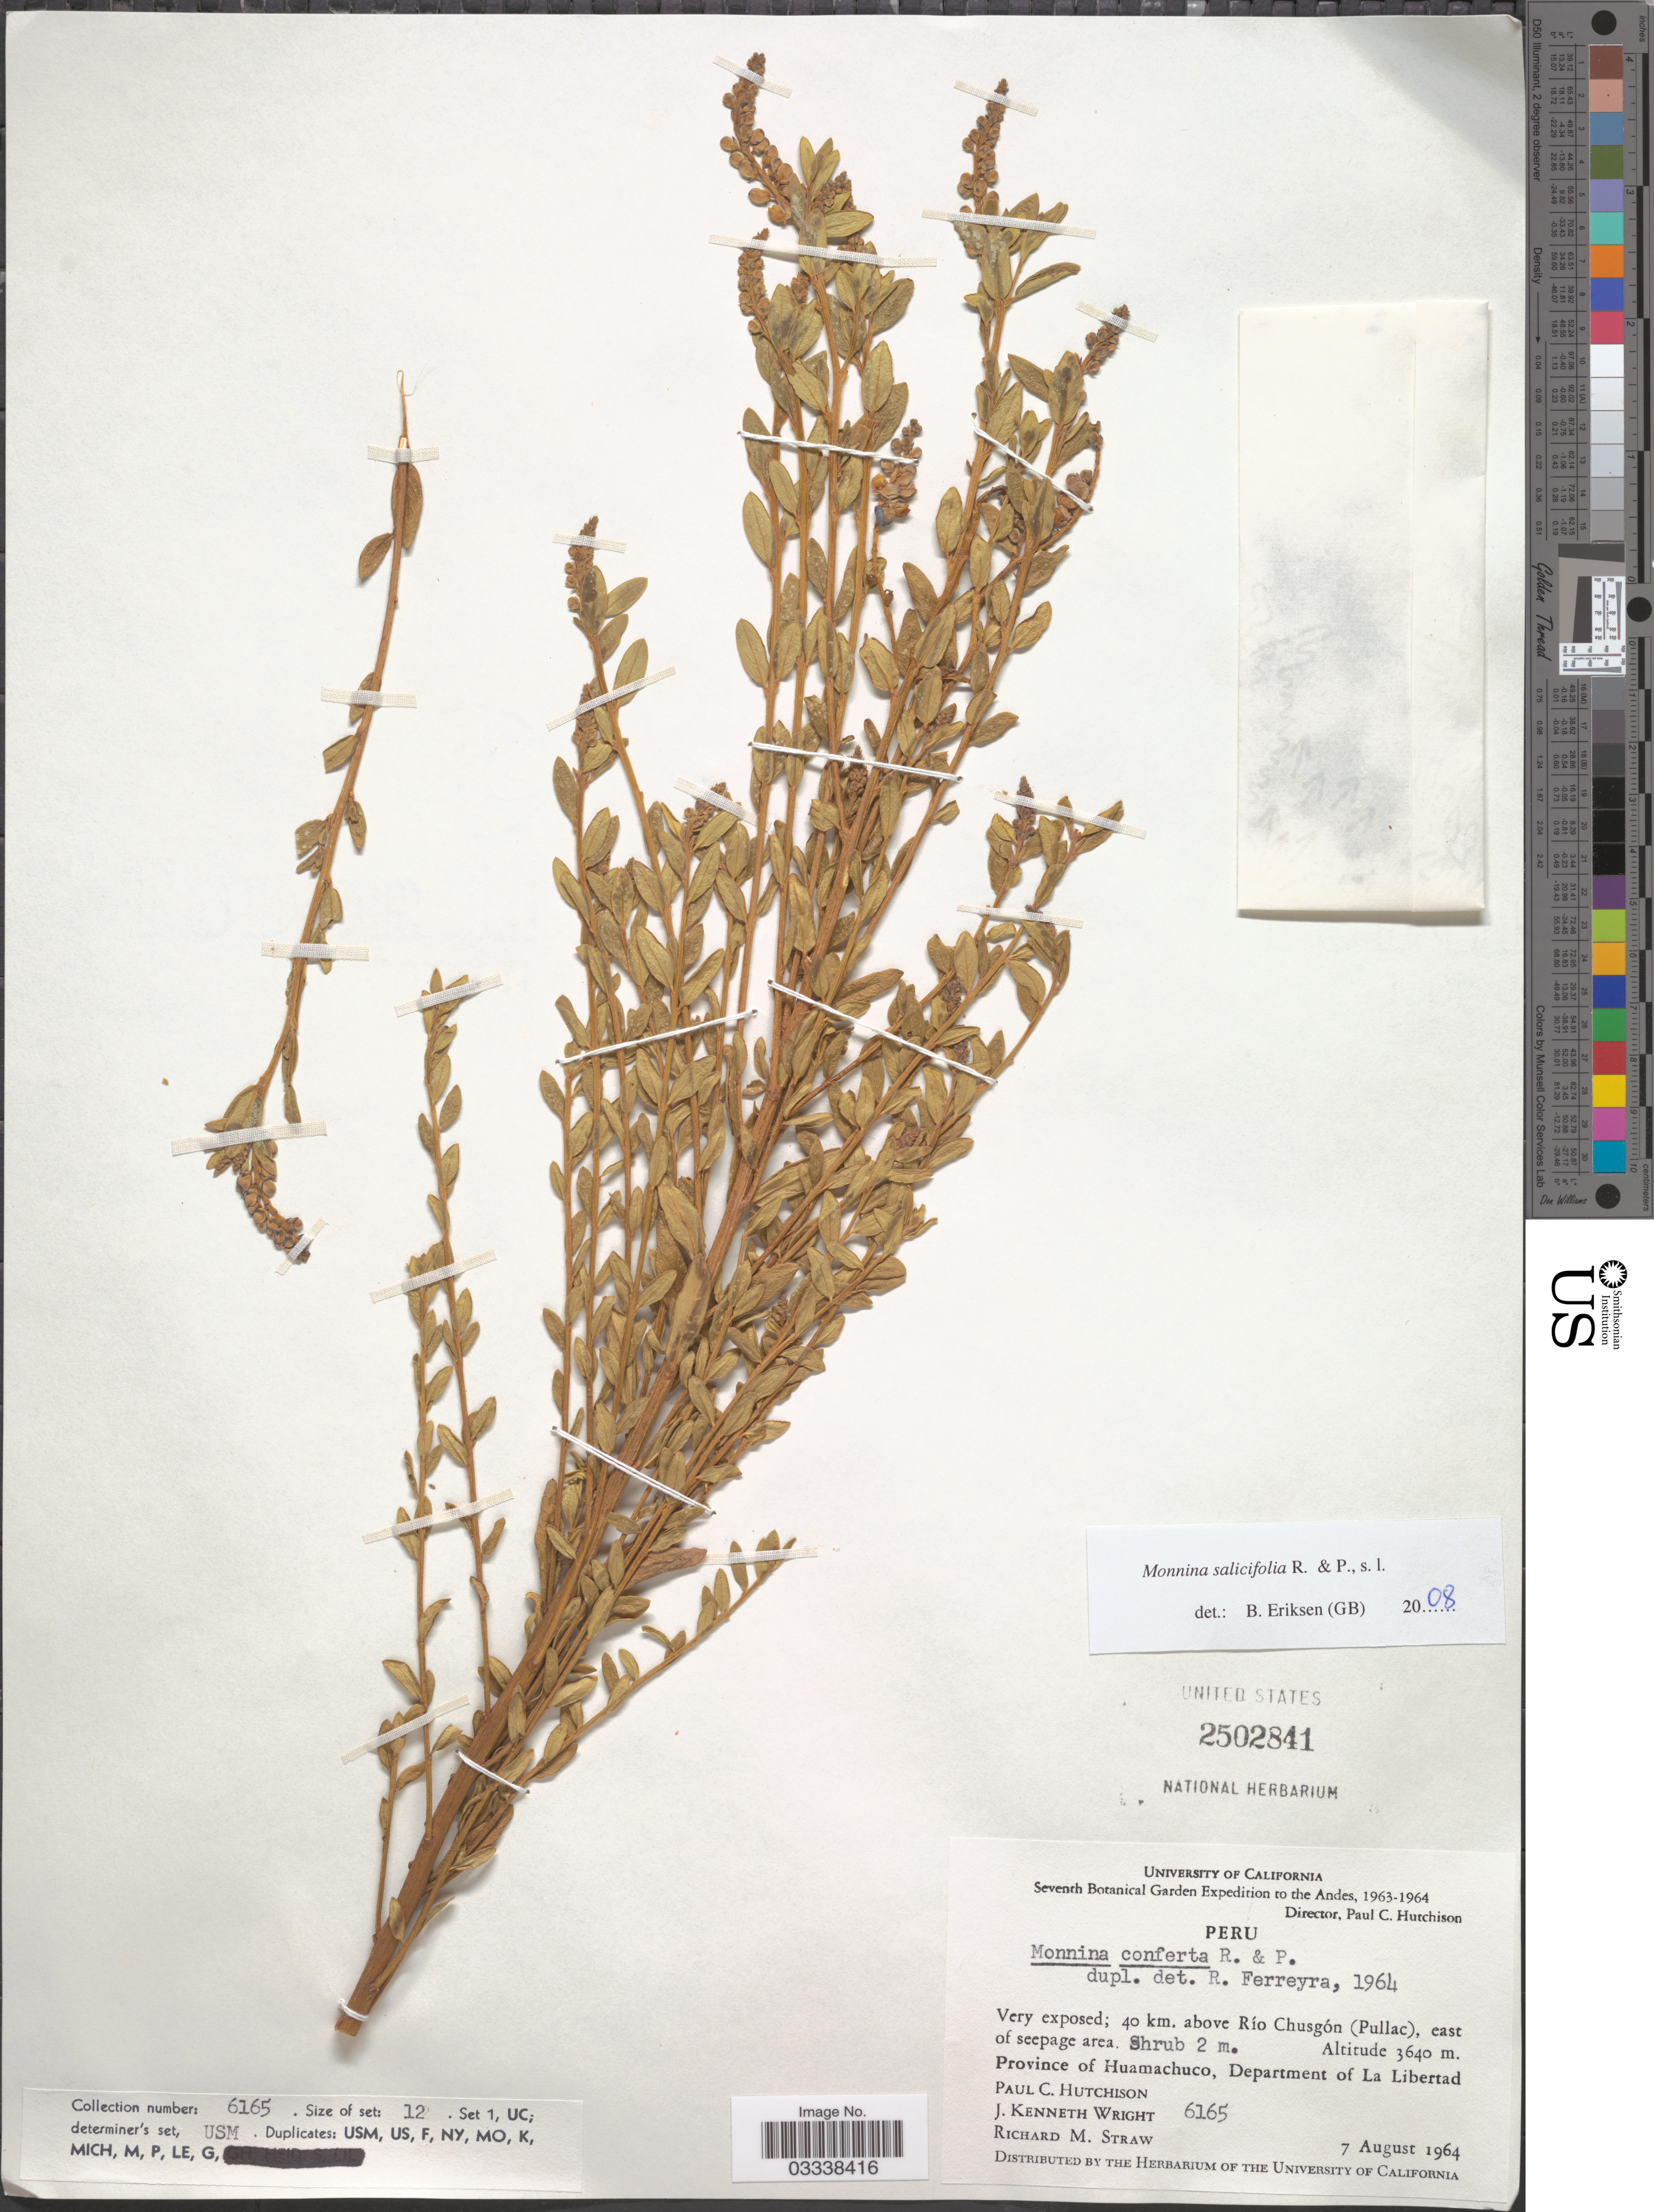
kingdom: Plantae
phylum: Tracheophyta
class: Magnoliopsida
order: Fabales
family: Polygalaceae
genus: Monnina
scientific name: Monnina salicifolia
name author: Ruiz & Pav.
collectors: P. C. Hutchison, J. K. Wright & R. M. Straw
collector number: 6165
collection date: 1964-08-07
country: Peru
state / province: La Libertad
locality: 40 km. above Río Chusgón (Pullac), east of seepage area. Province of Huamachuco, Department of La Libertad.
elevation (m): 3640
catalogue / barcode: US 2502841